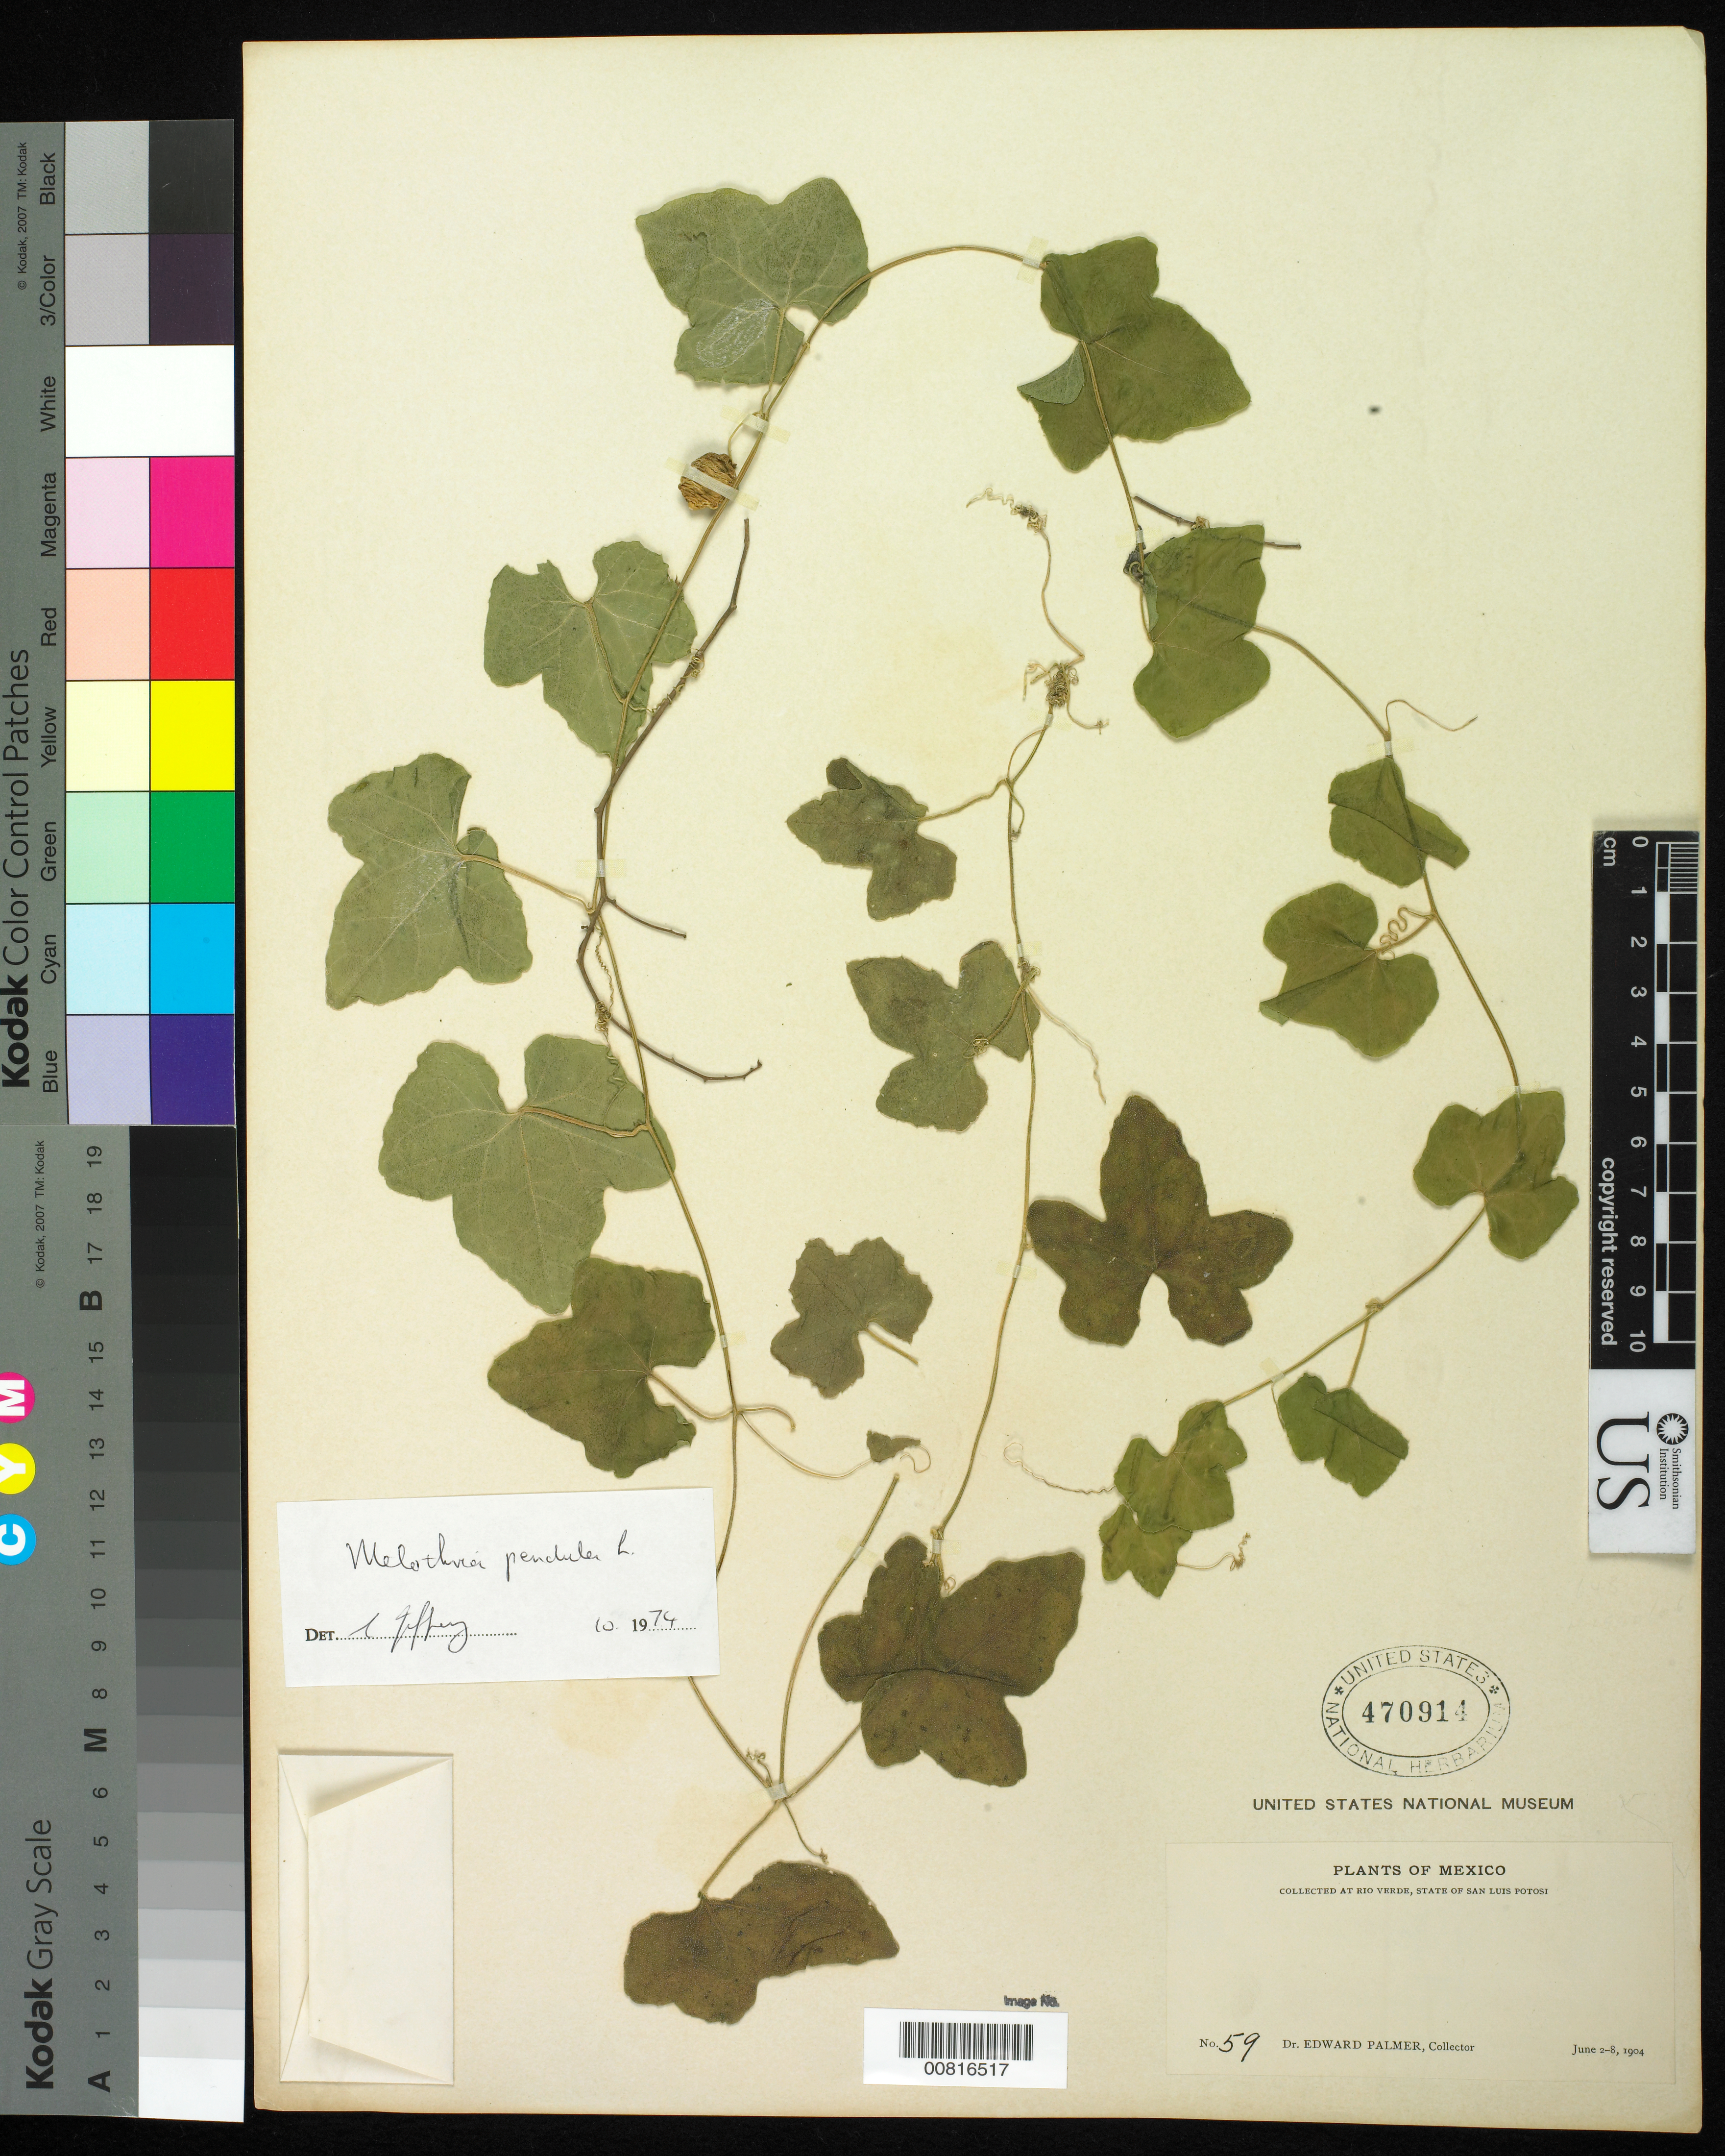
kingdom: Plantae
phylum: Tracheophyta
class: Magnoliopsida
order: Cucurbitales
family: Cucurbitaceae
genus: Melothria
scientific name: Melothria pendula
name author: L.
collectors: E. Palmer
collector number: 59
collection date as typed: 02 Jun 1904 to 08 Jun 1904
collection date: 1904-06-02/1904-06-08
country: Mexico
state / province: San Luis Potosí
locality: Río Verde, San Luis Potosí.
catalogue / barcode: US 470914